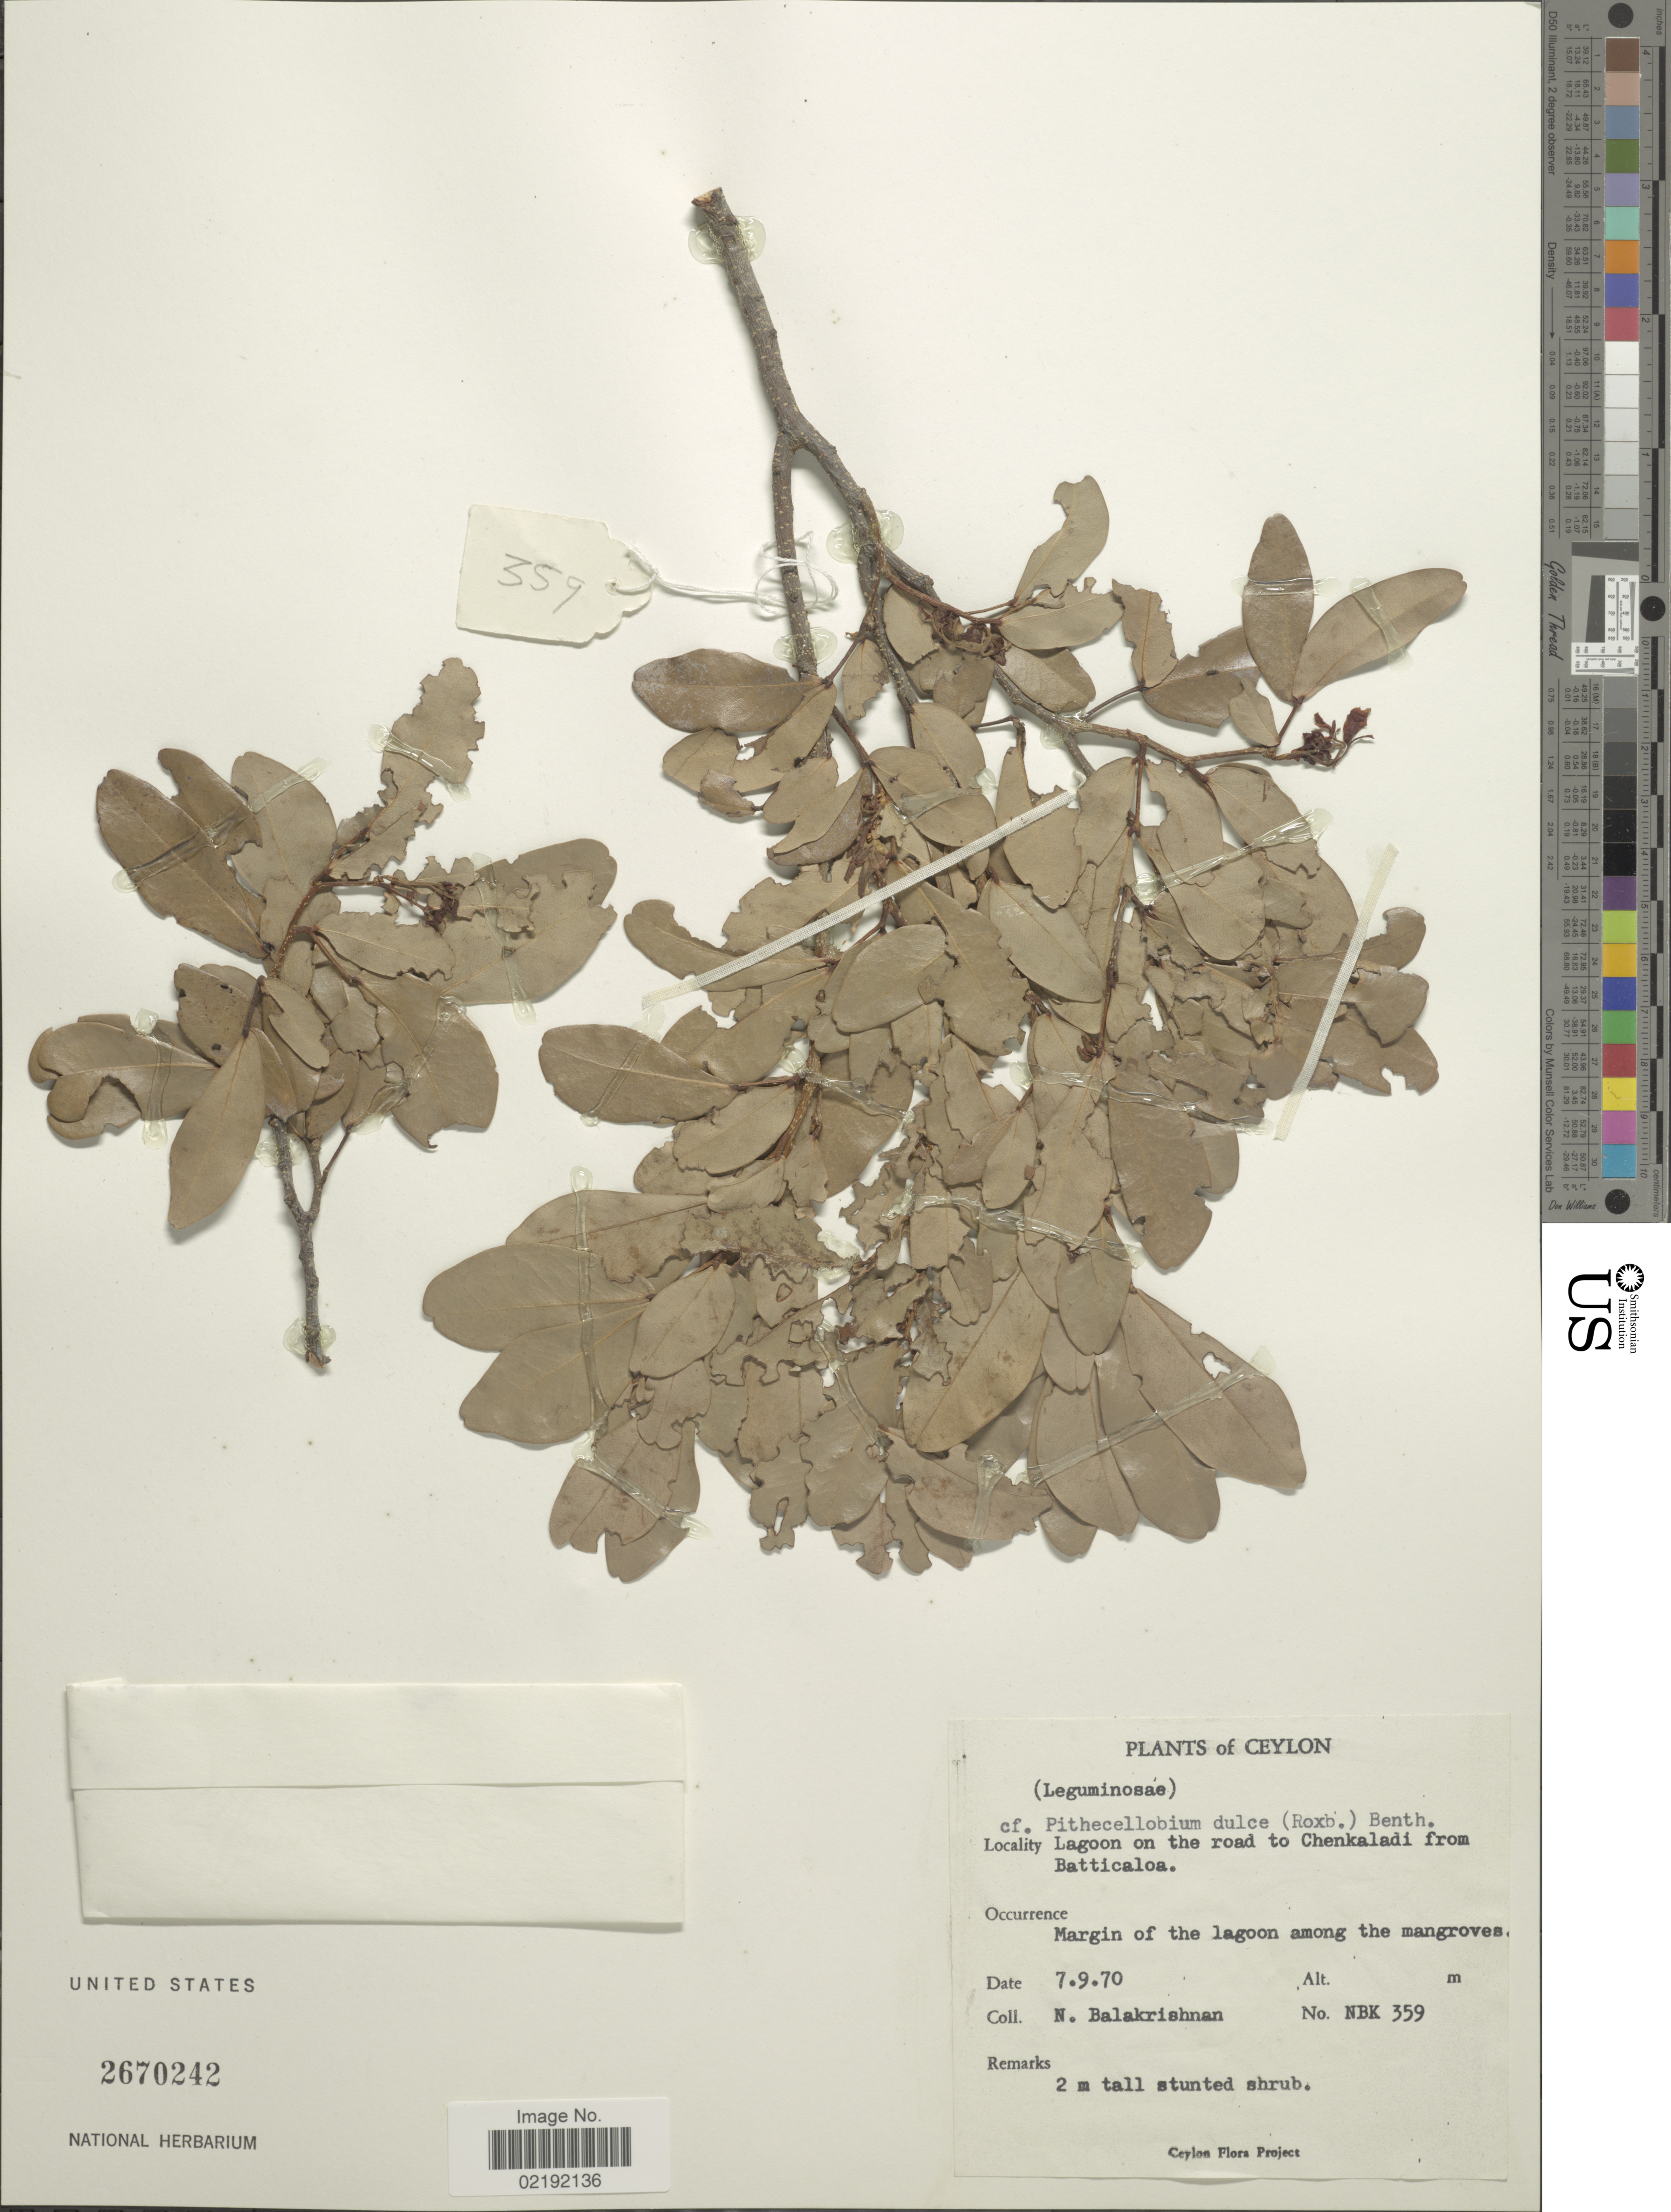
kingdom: Plantae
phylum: Tracheophyta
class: Magnoliopsida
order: Fabales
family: Fabaceae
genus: Pithecellobium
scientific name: Pithecellobium dulce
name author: (Roxb.) Benth.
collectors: N. Balakrishnan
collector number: NBK 359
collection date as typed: Transcribed d/m/y: 7/9/70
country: Sri Lanka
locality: Ceylon. Lagoon on the road to Chenkaladi from Batticalao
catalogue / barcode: US 2670242